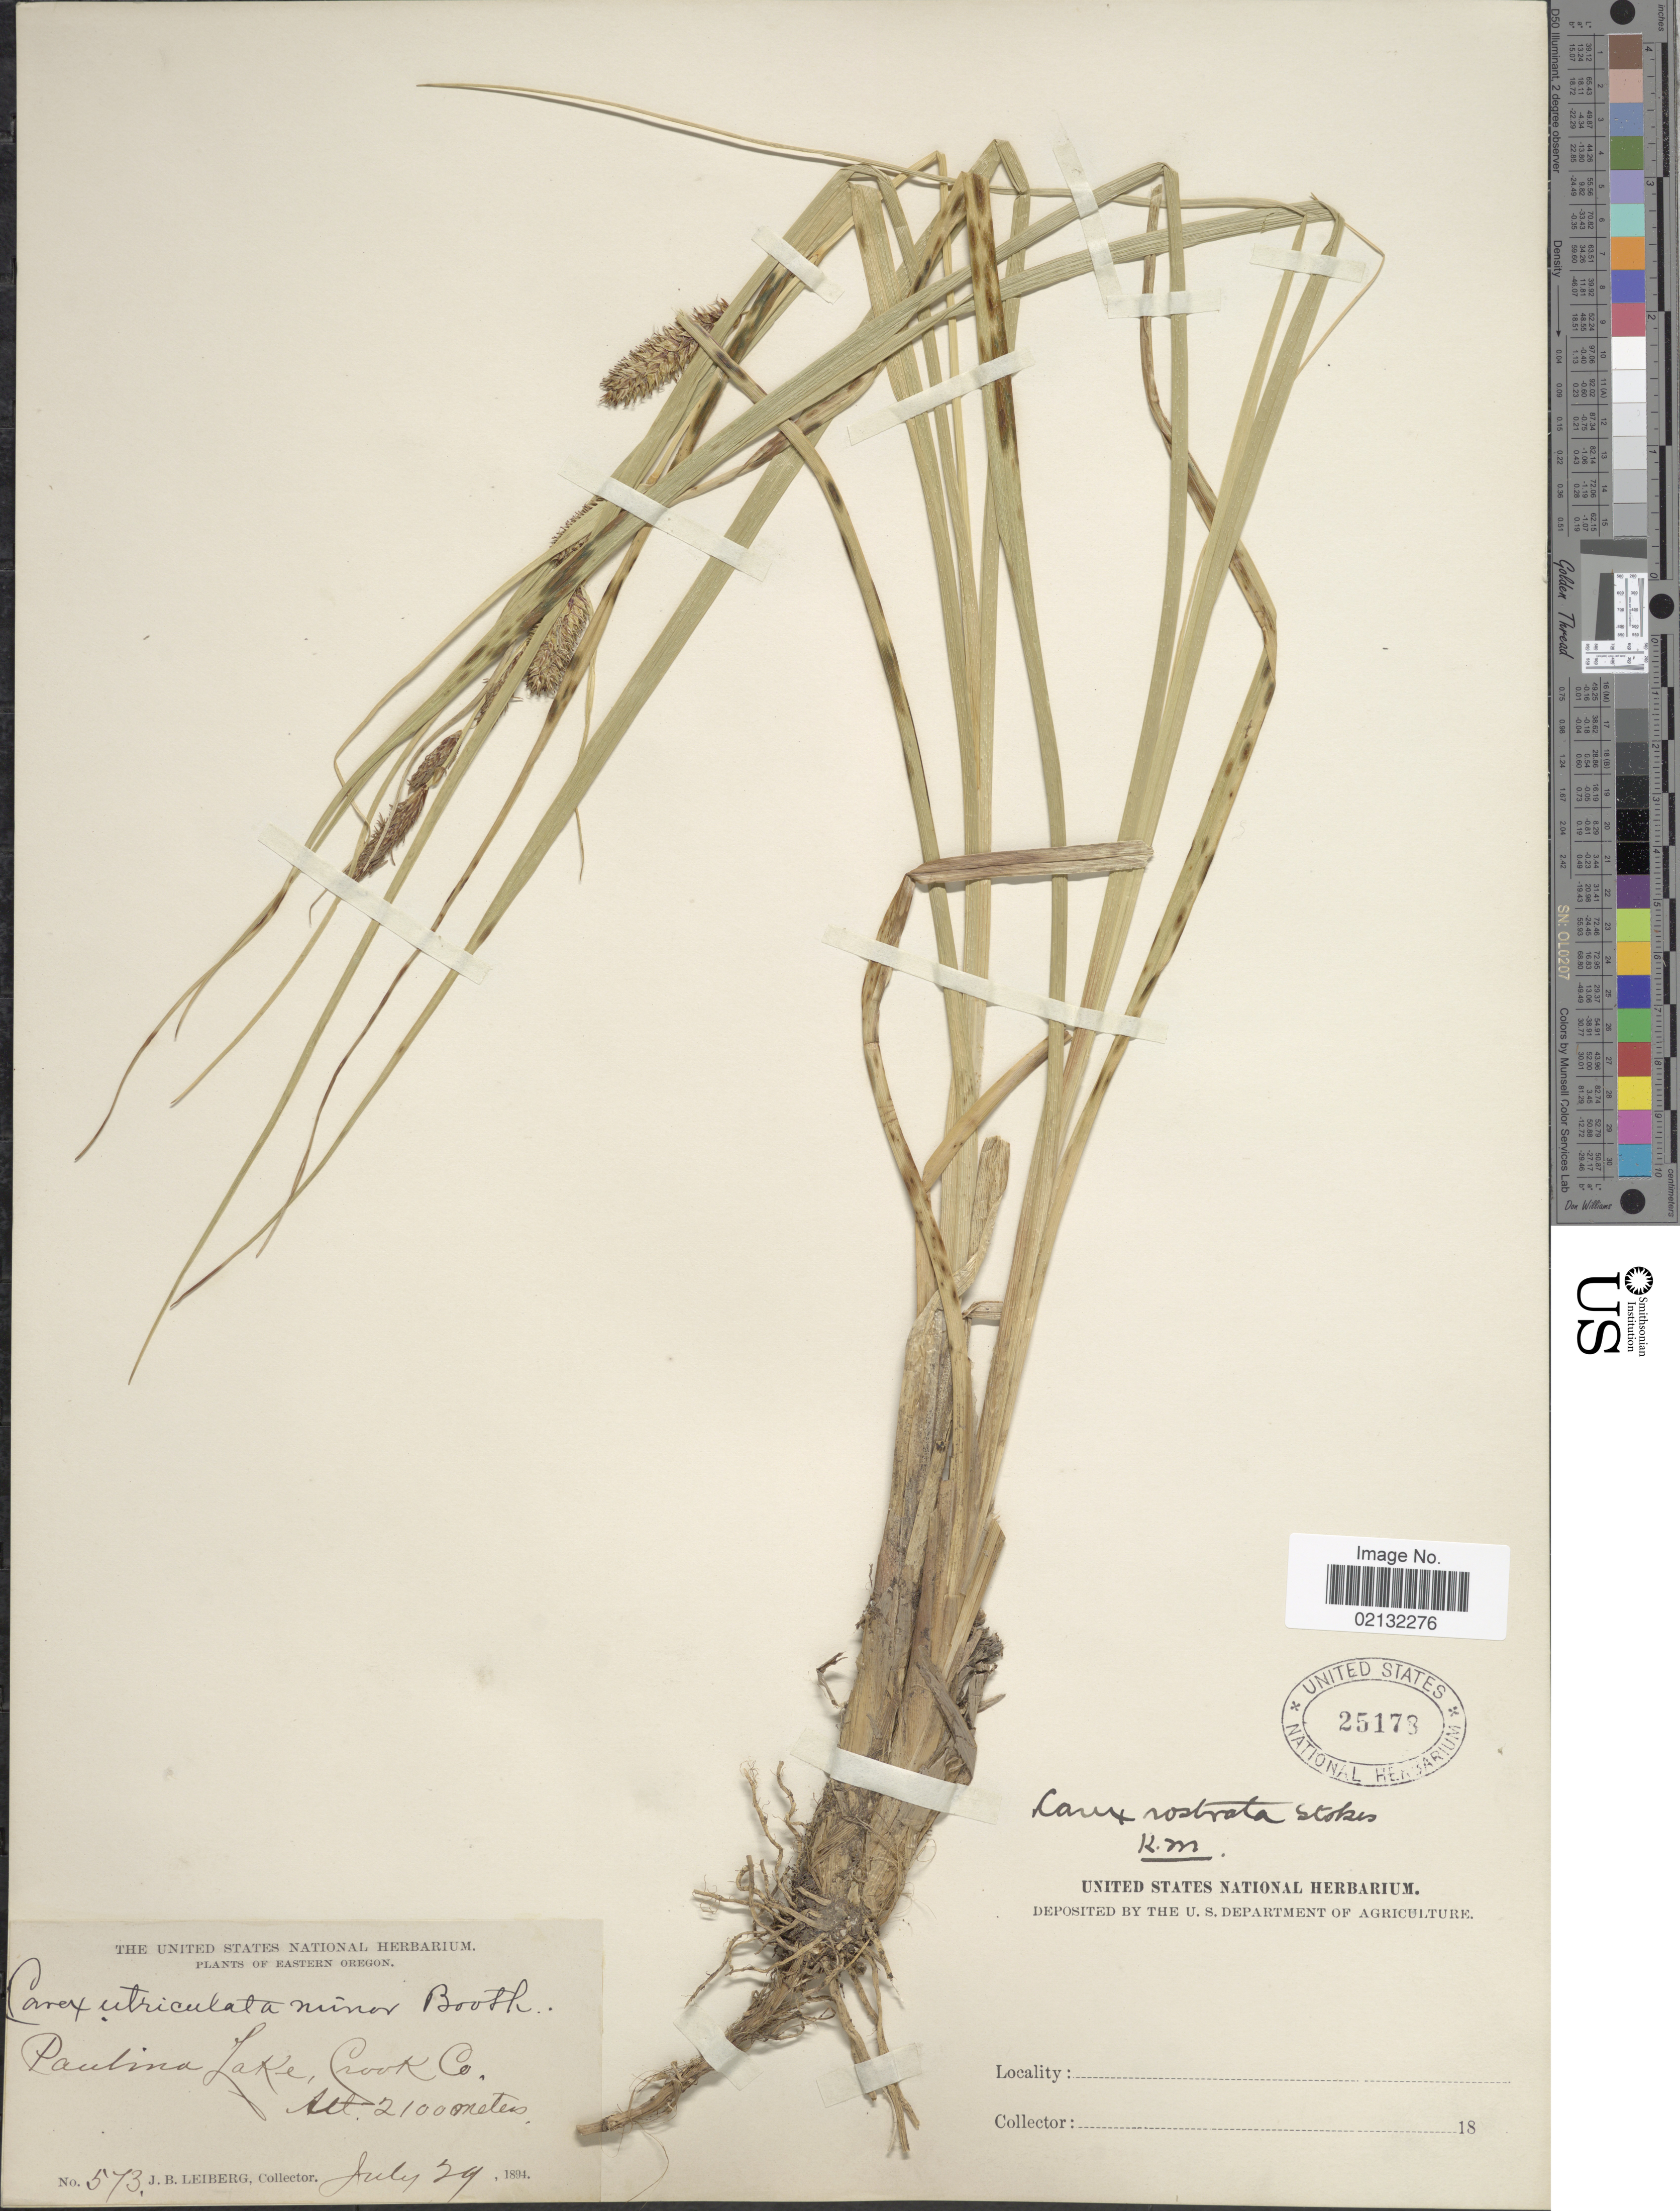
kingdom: Plantae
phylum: Tracheophyta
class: Liliopsida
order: Poales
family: Cyperaceae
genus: Carex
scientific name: Carex rostrata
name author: Stokes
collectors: J. B. Leiberg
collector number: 573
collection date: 1894-07-29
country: United States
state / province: Oregon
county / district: Crook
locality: Eastern Orgeon, Paulina Lake, Crook Co.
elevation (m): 2100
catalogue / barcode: US 25173